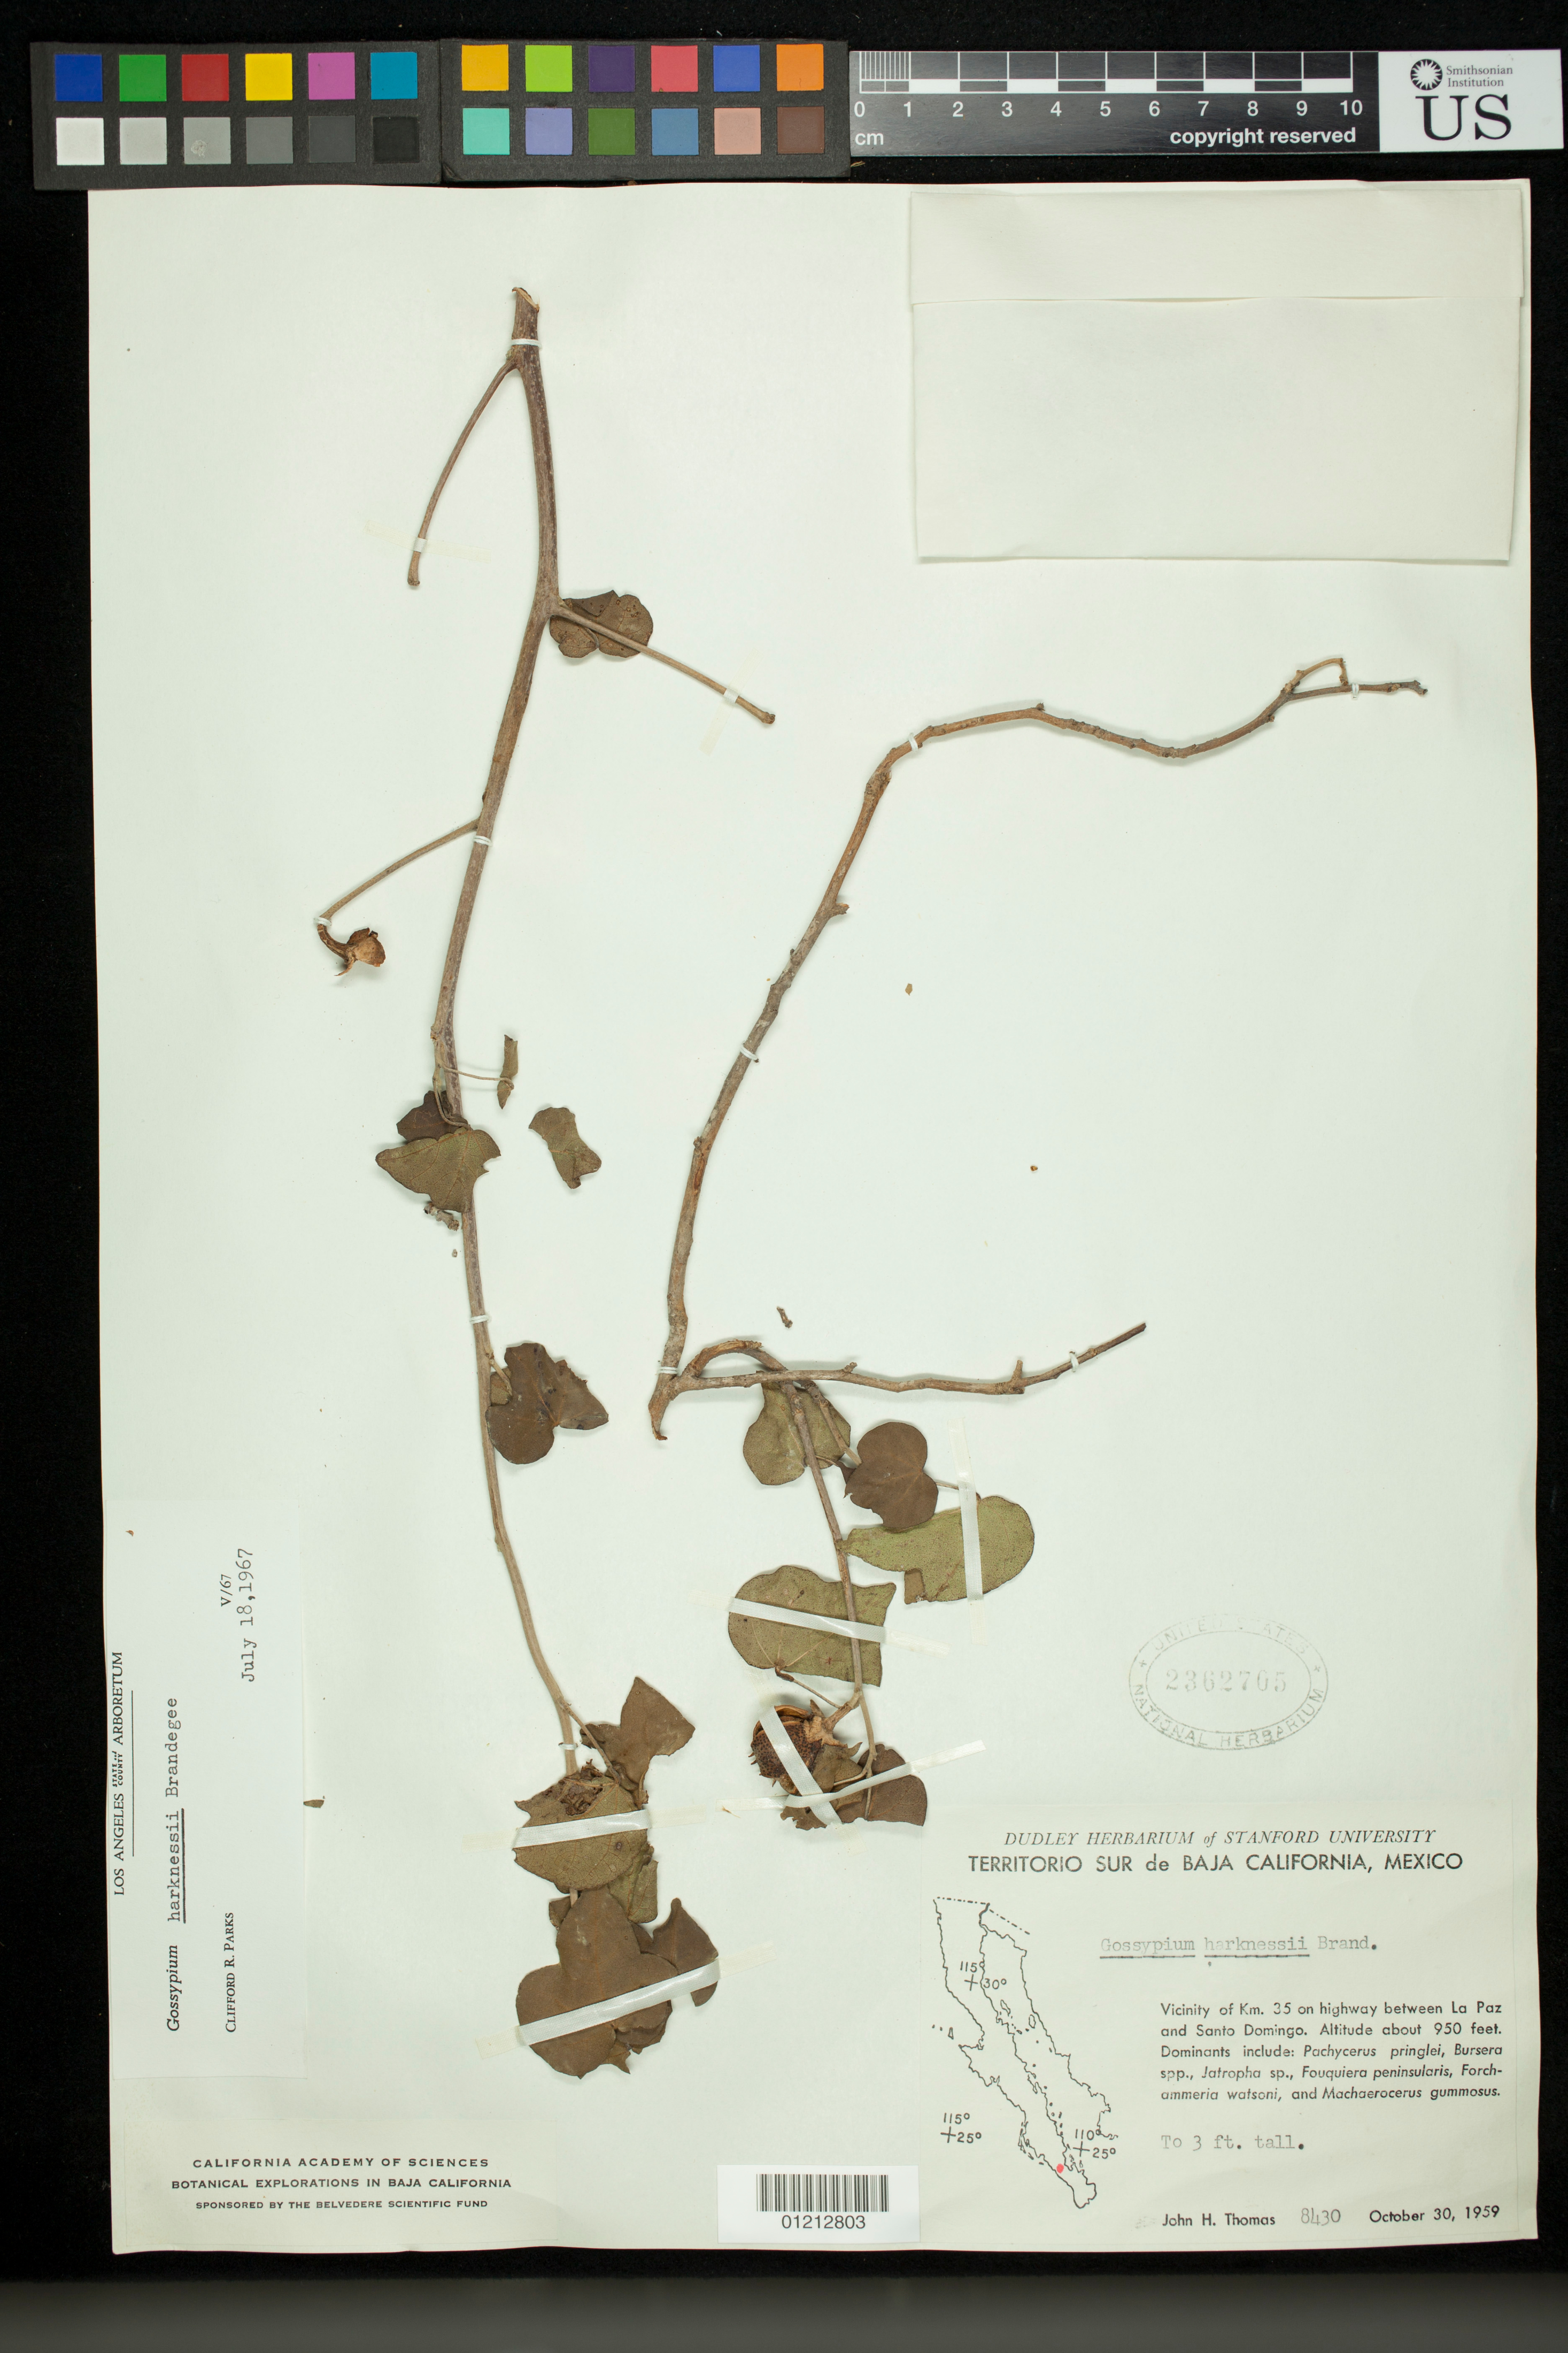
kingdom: Plantae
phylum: Tracheophyta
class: Magnoliopsida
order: Malvales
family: Malvaceae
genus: Gossypium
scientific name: Gossypium harknessii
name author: Brandegee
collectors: J. H. Thomas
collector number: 8430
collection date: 1959-10-30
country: Mexico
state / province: Baja California Sur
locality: Territorio Sur de Baja California. Vicinity of Km. 35 on highway between La Paz and Santo Domingo.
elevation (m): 290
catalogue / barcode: US 2362765